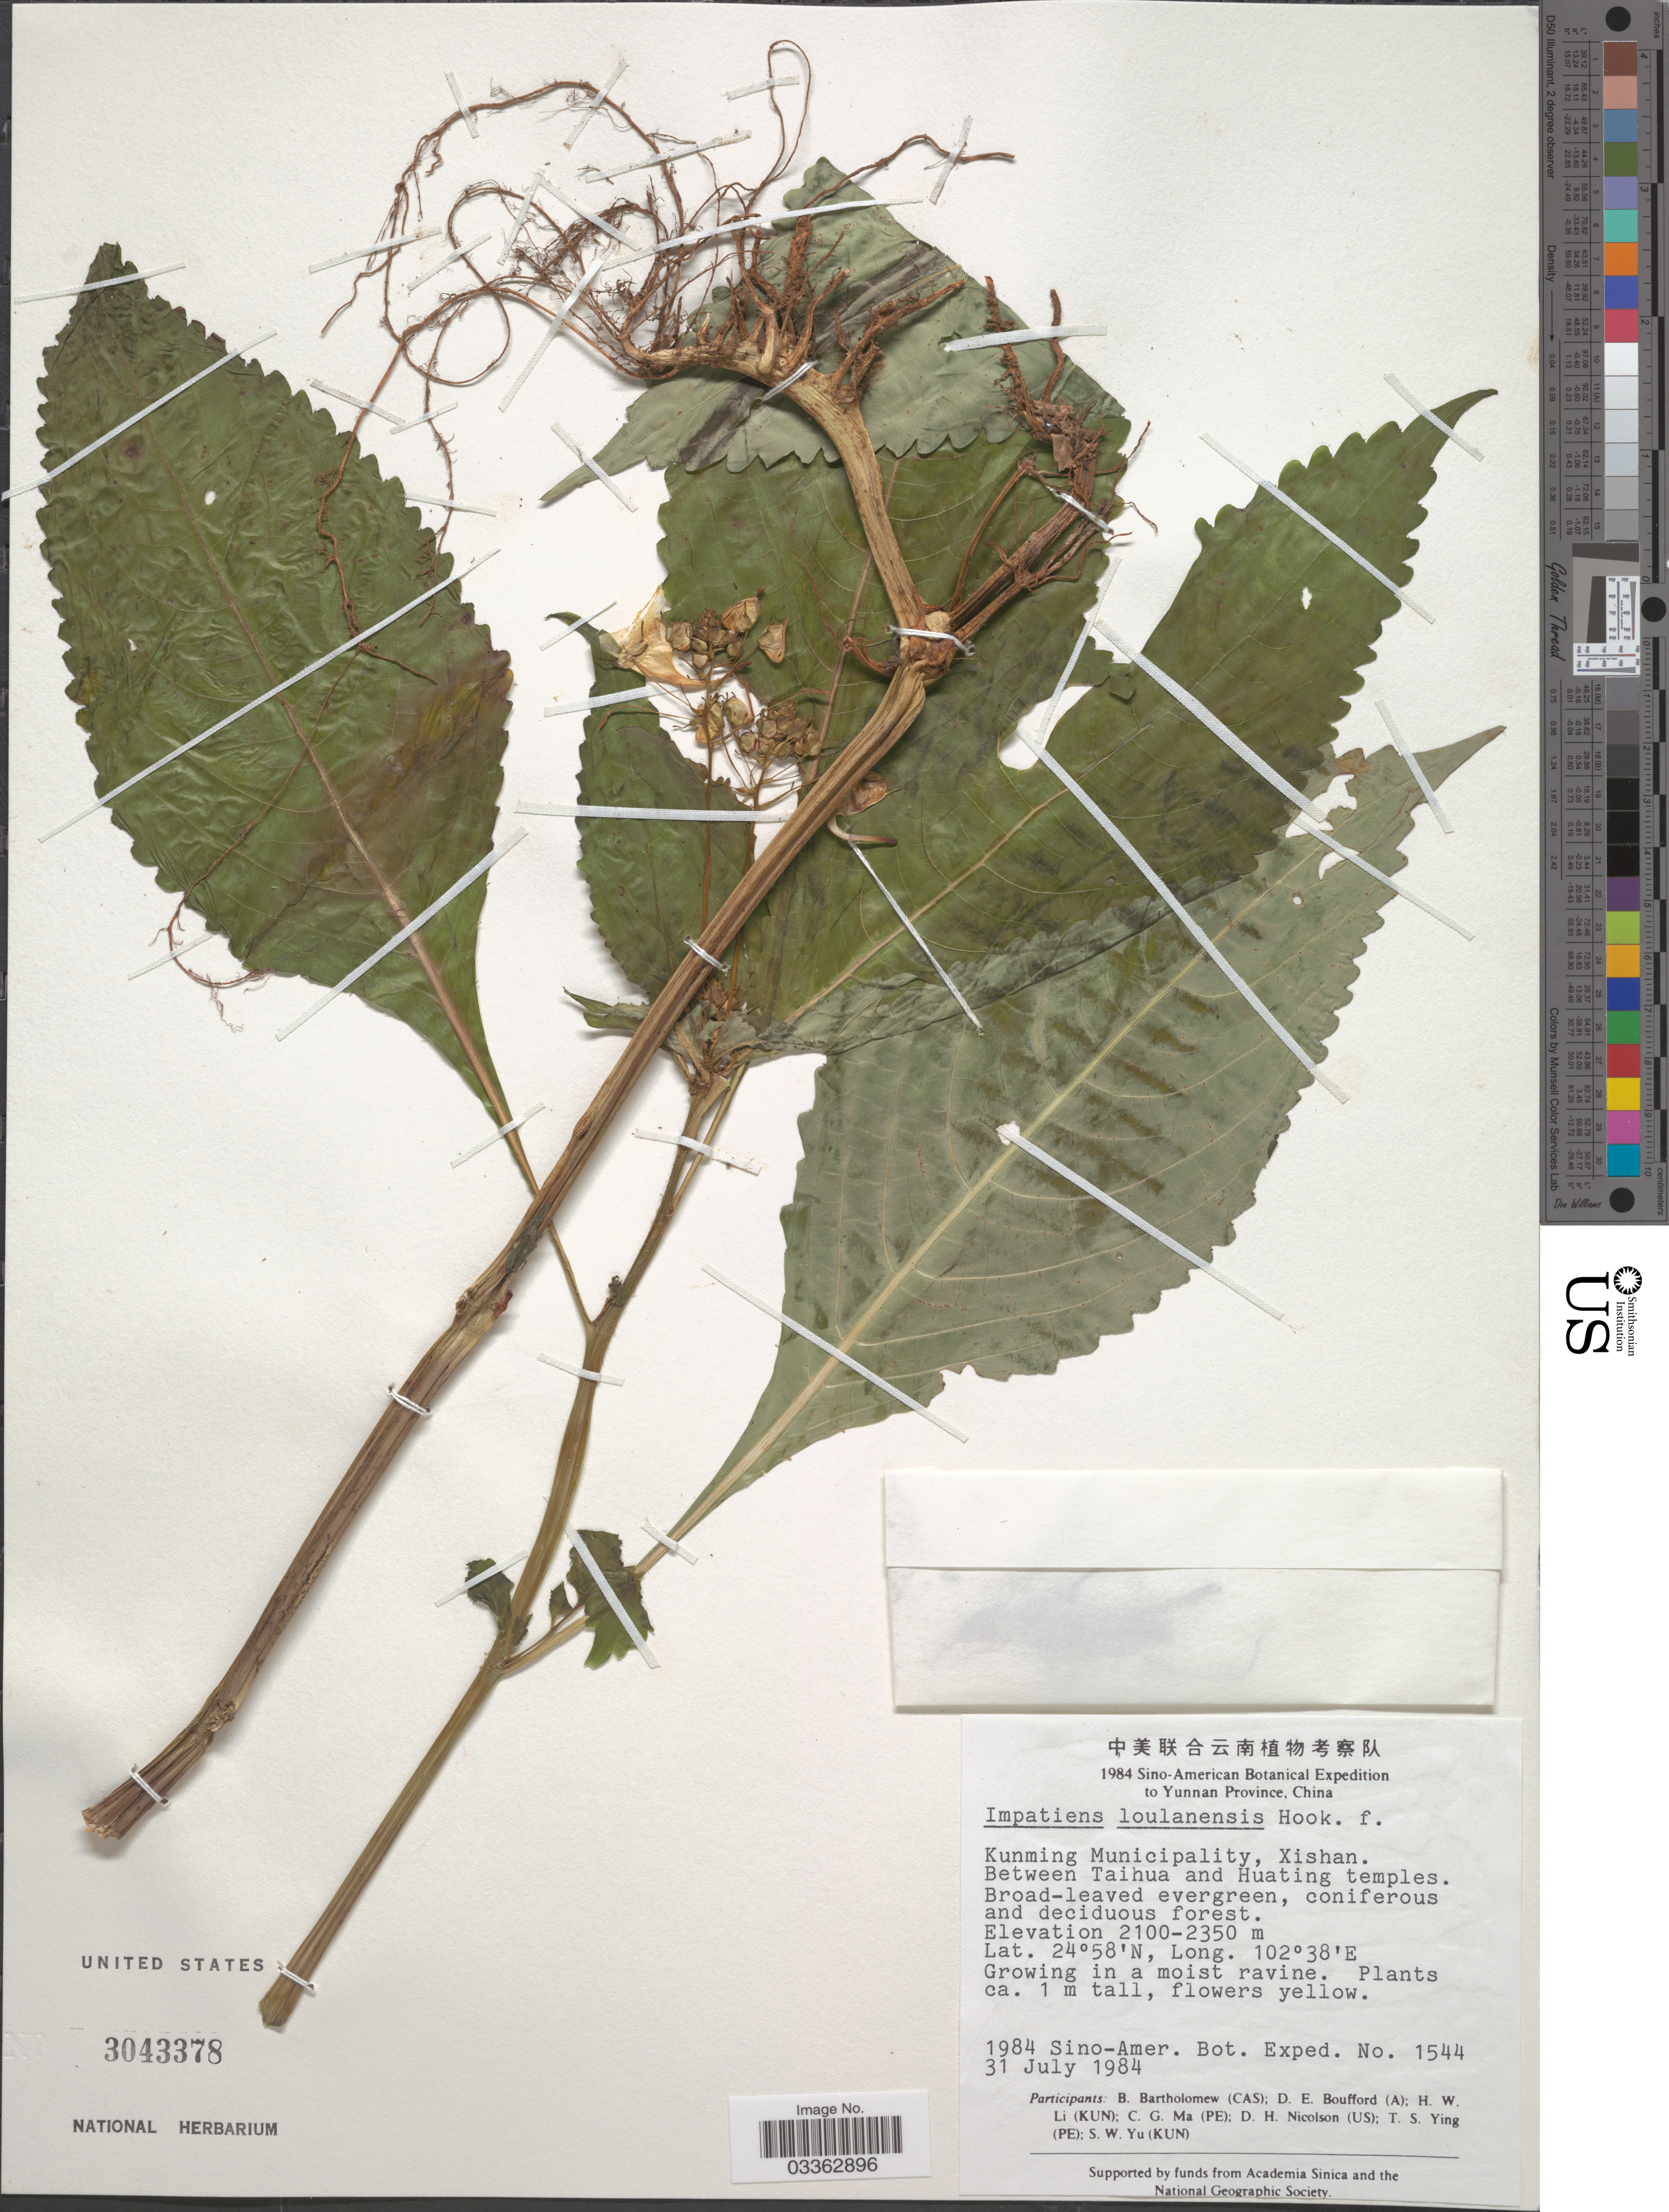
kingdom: Plantae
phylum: Tracheophyta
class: Magnoliopsida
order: Ericales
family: Balsaminaceae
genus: Impatiens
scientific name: Impatiens loulanensis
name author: Hook. f.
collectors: Sino-Amer. Bot. Exped. 1984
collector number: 1544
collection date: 1984-07-31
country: China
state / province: Yunnan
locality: Kunming Municipality, Xishan. Between Taihua and Huating temples.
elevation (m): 2100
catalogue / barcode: US 3043378